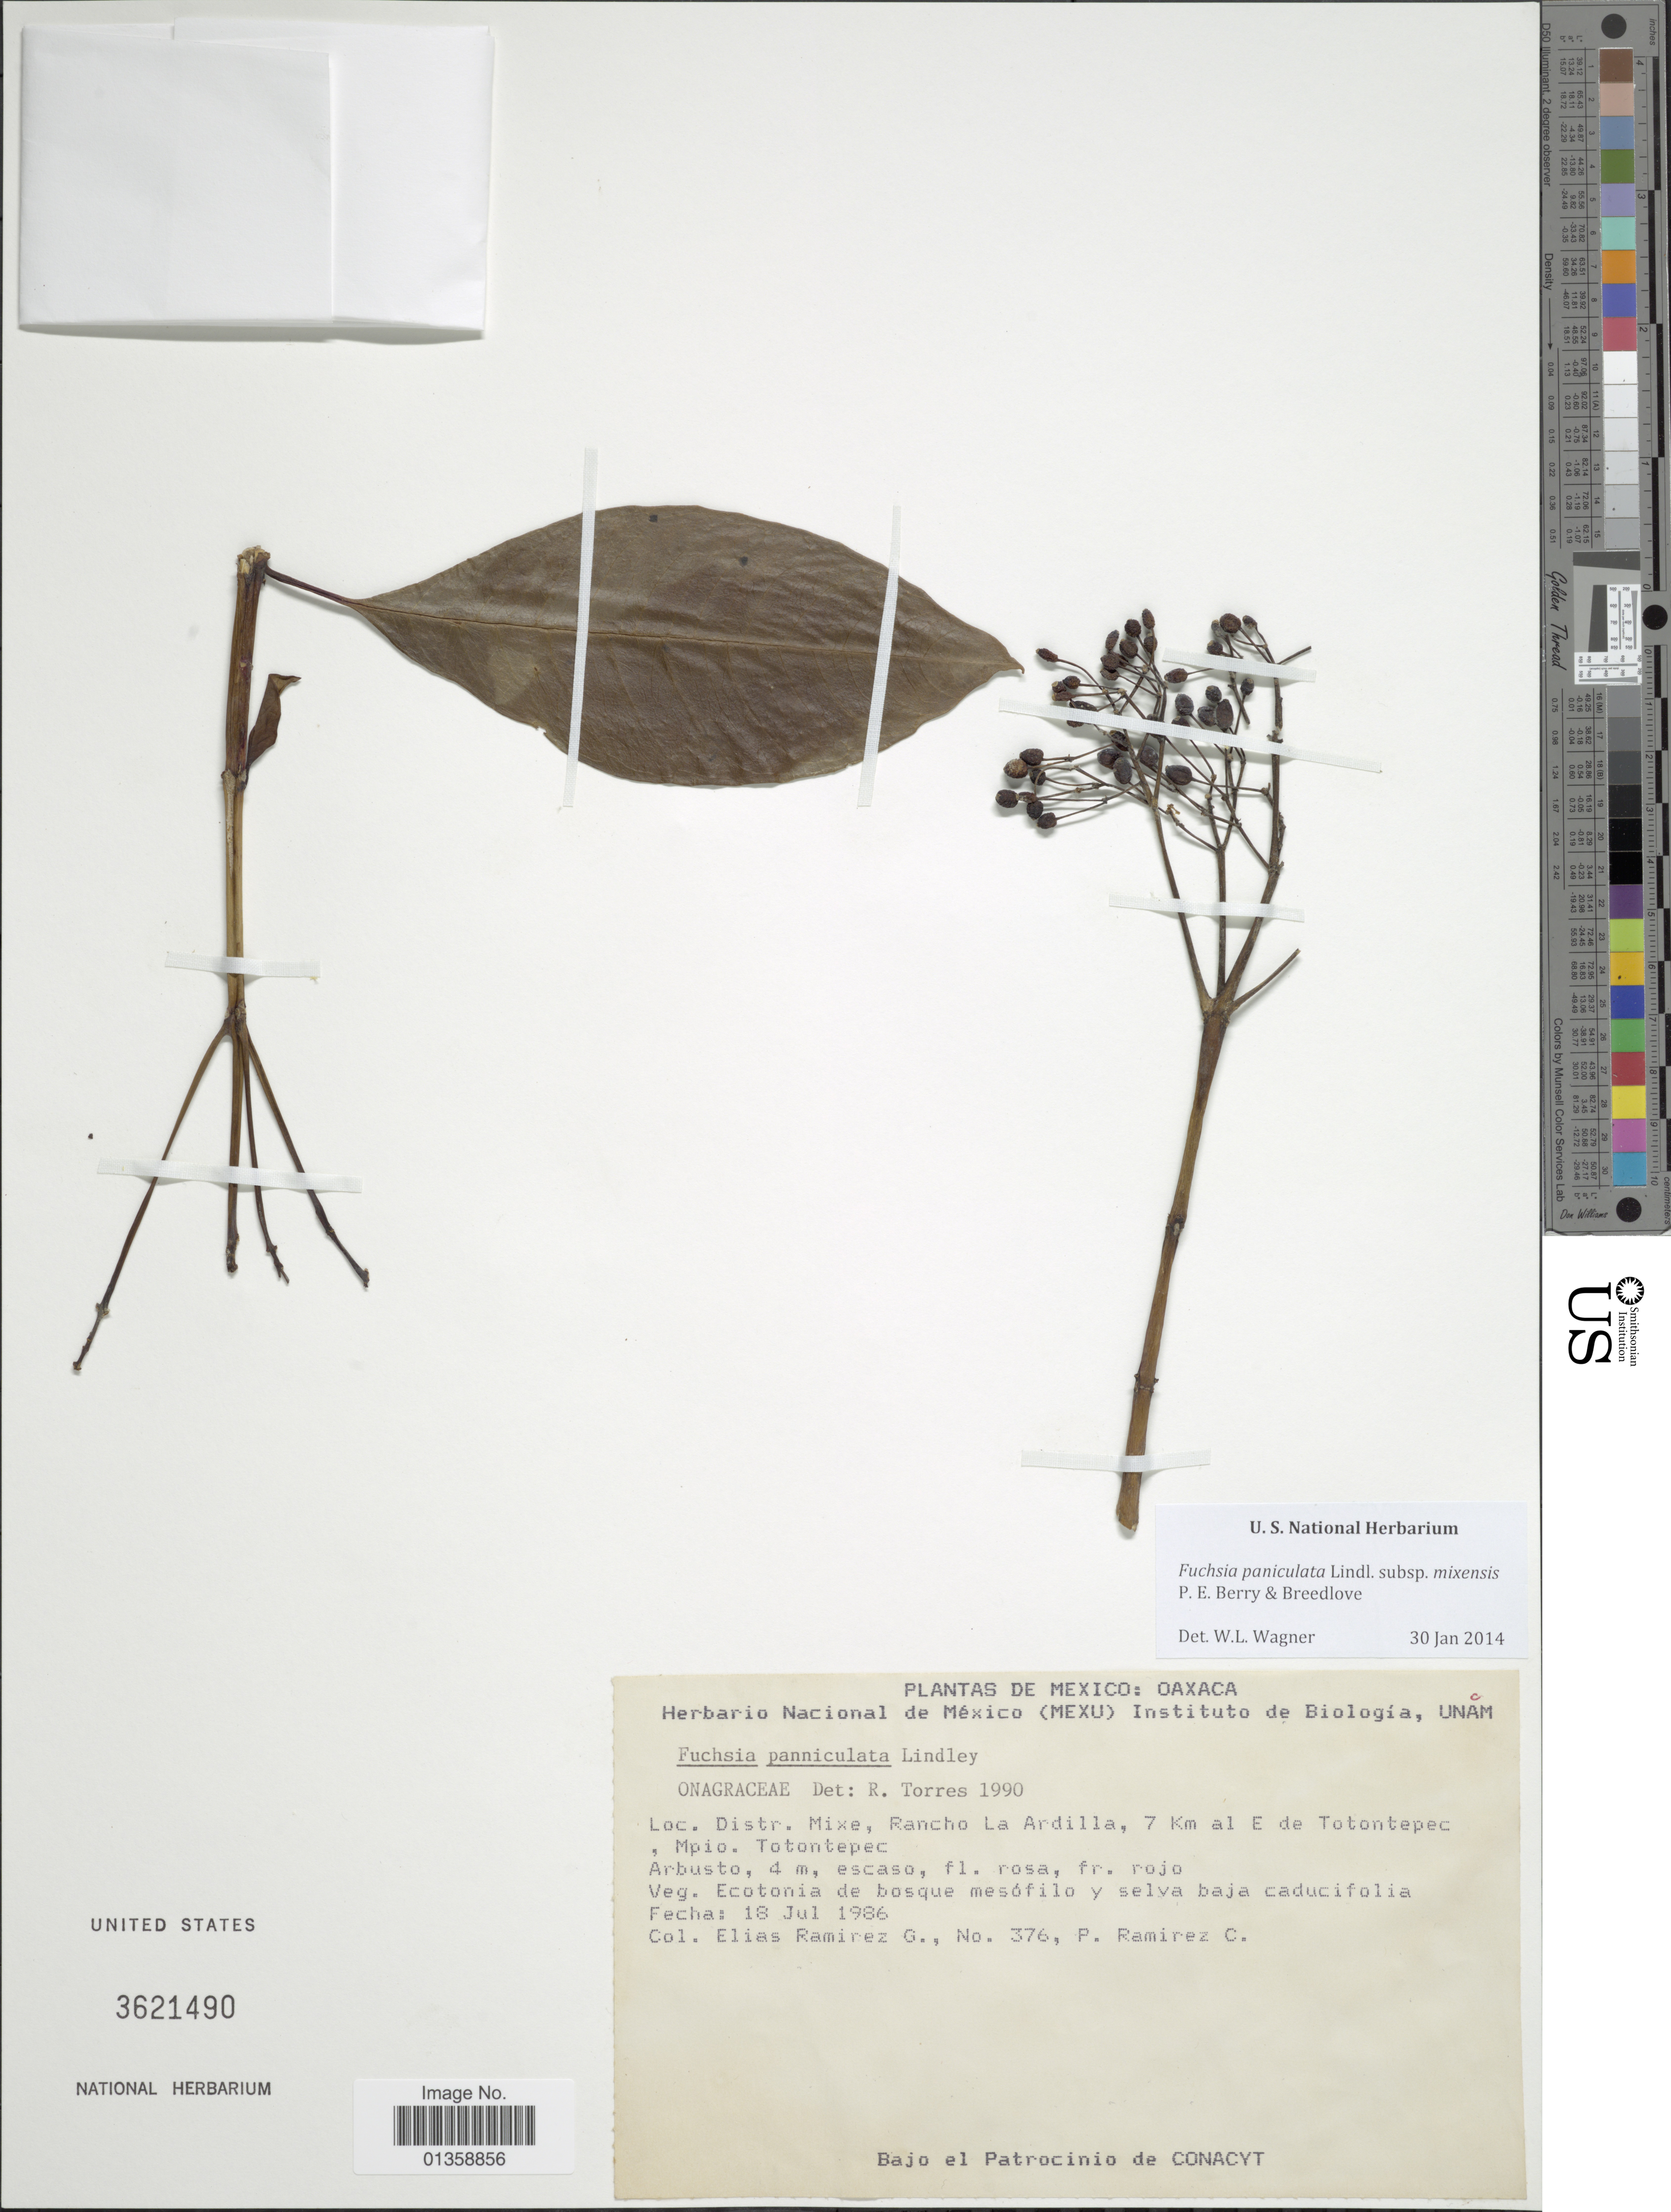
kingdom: Plantae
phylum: Tracheophyta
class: Magnoliopsida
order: Myrtales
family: Onagraceae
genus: Fuchsia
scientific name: Fuchsia paniculata subsp. mixensis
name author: P.E. Berry & Breedlove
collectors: E. Ramirez G. & P. Ramirez C.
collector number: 376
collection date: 1986-07-18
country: Mexico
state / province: Oaxaca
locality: Distr. Mixe, Rancho La Ardilla, 7 Km al E de Totontepec, Mpio. Totontepec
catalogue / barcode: US 3621490